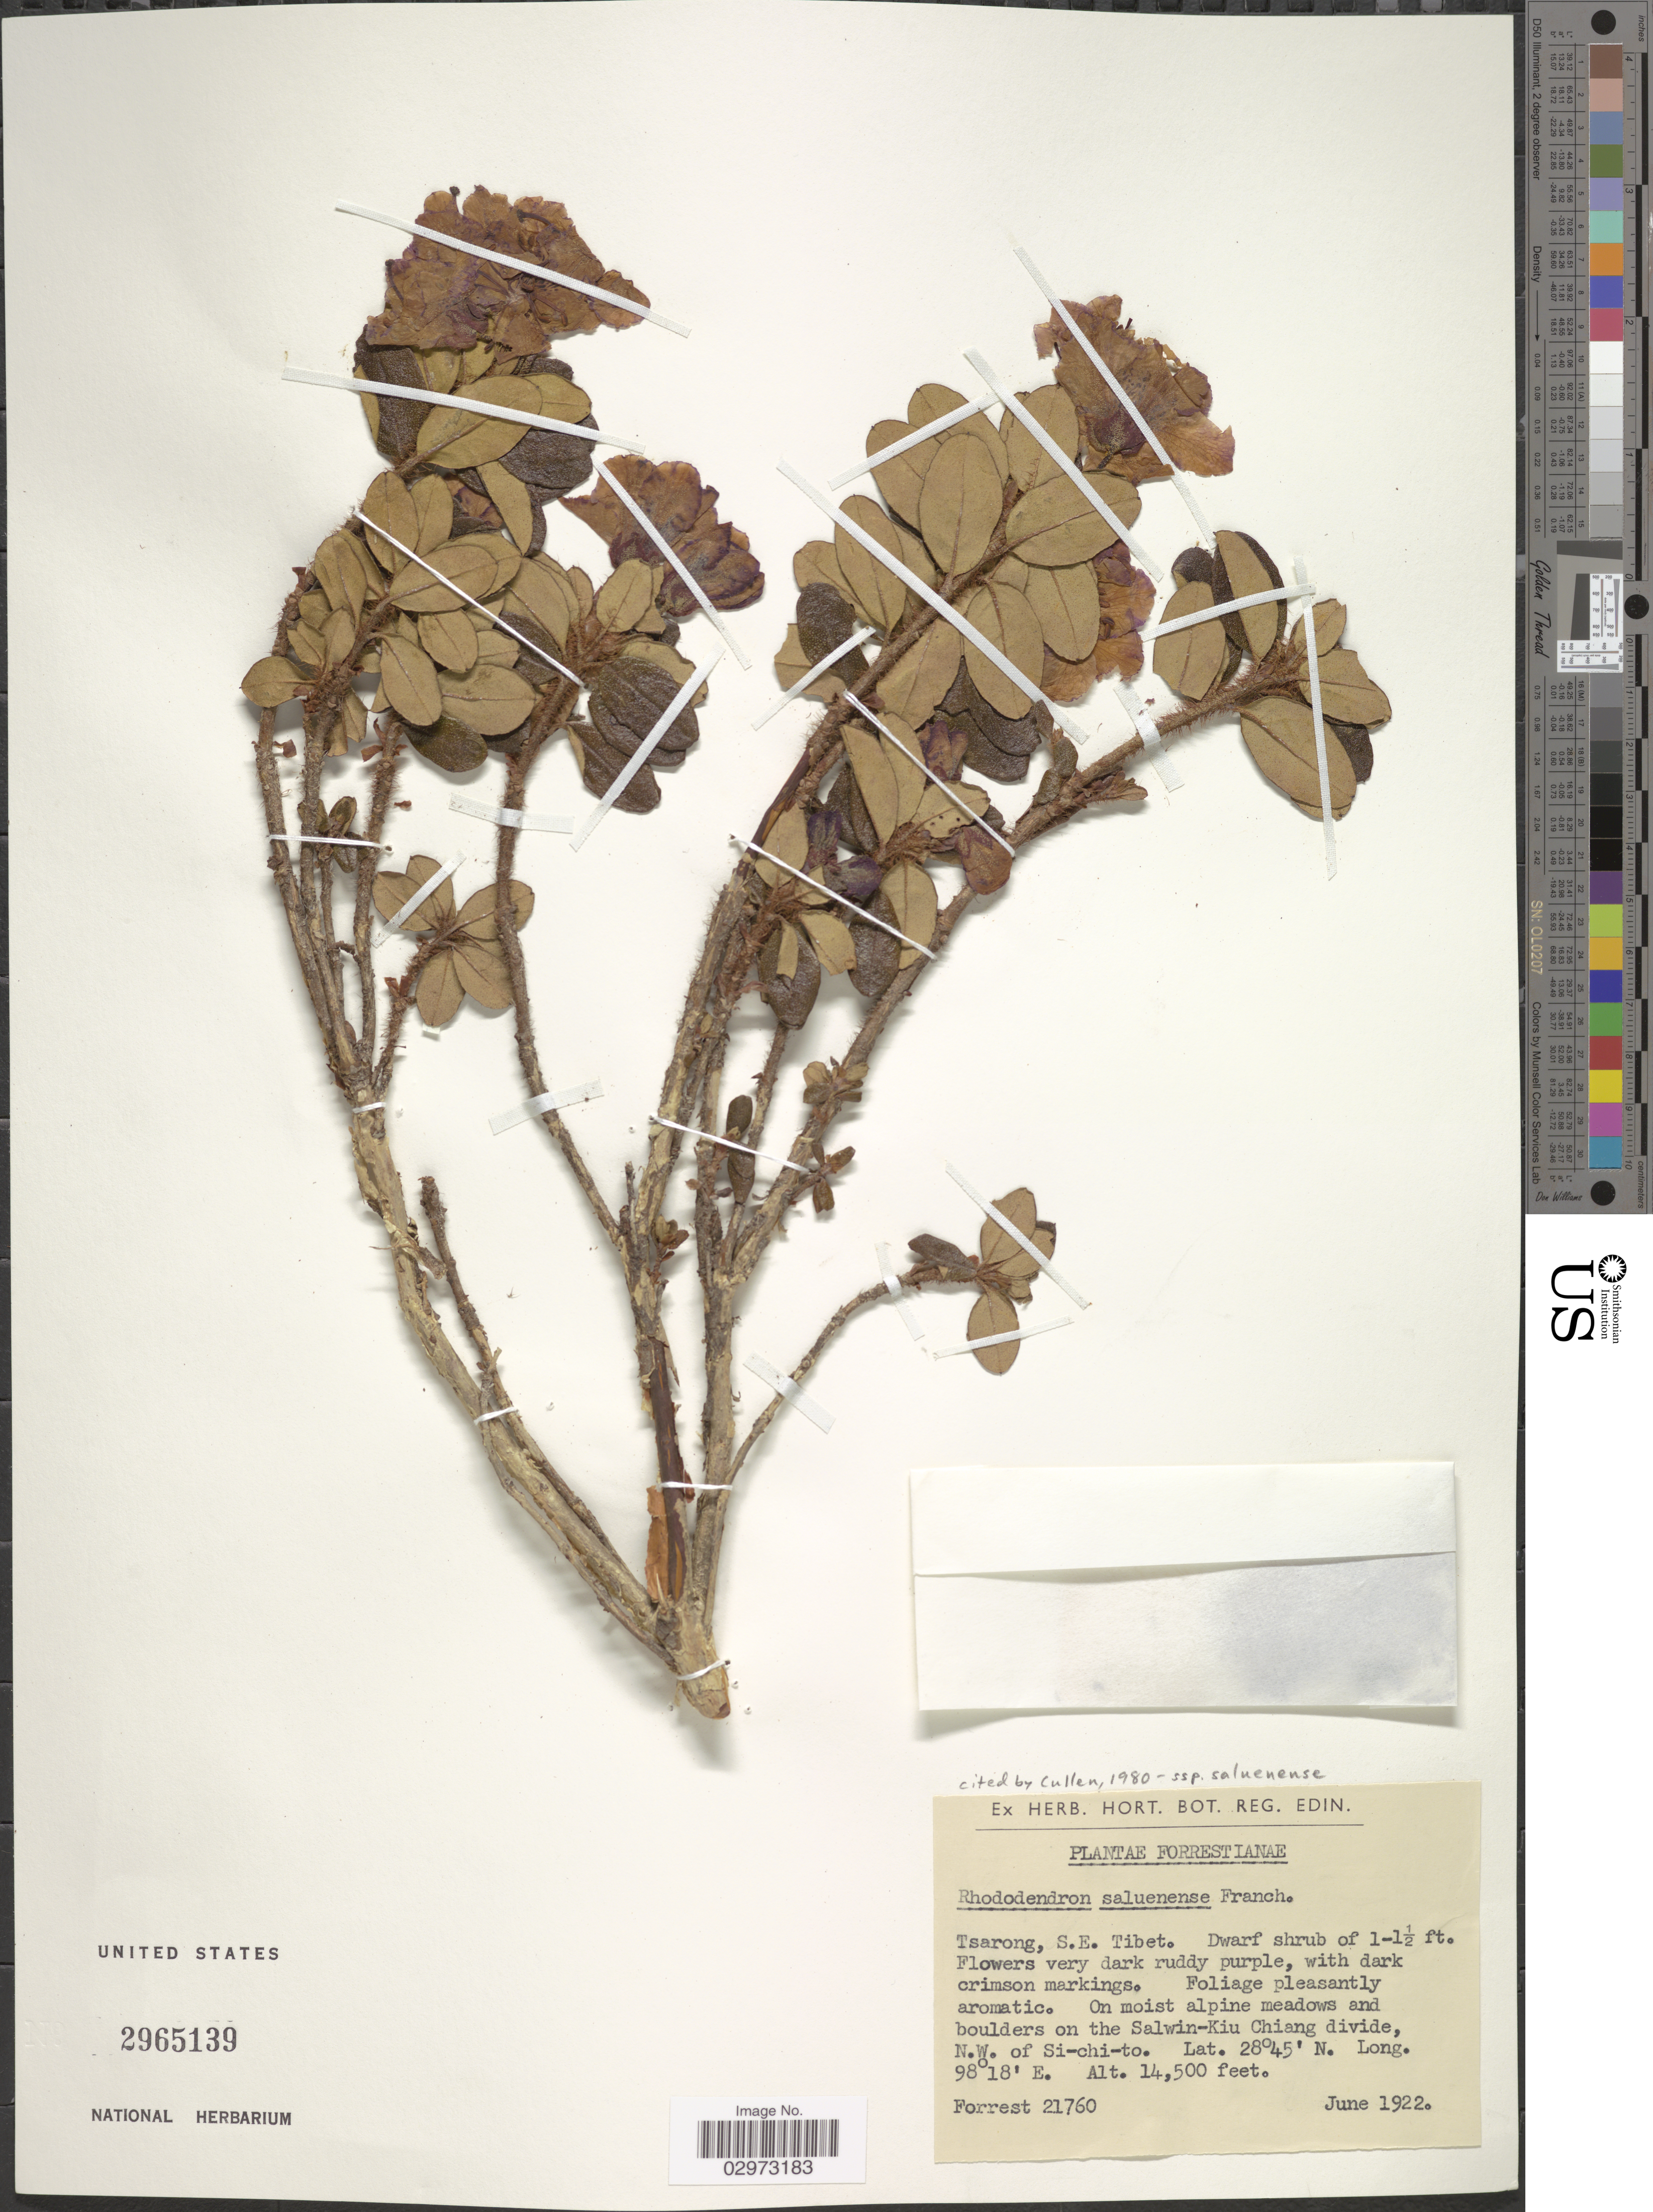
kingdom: Plantae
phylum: Tracheophyta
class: Magnoliopsida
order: Ericales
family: Ericaceae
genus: Rhododendron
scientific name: Rhododendron saluenense subsp. saluenense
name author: Franch.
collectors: -. Forrest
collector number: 21760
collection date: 1922-06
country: China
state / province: Xizang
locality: Tsarong, S.E. Tibet. On the Salwin-Kiu Chiang divide, N.W. of Si-chi-to.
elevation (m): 4420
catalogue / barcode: US 2965139